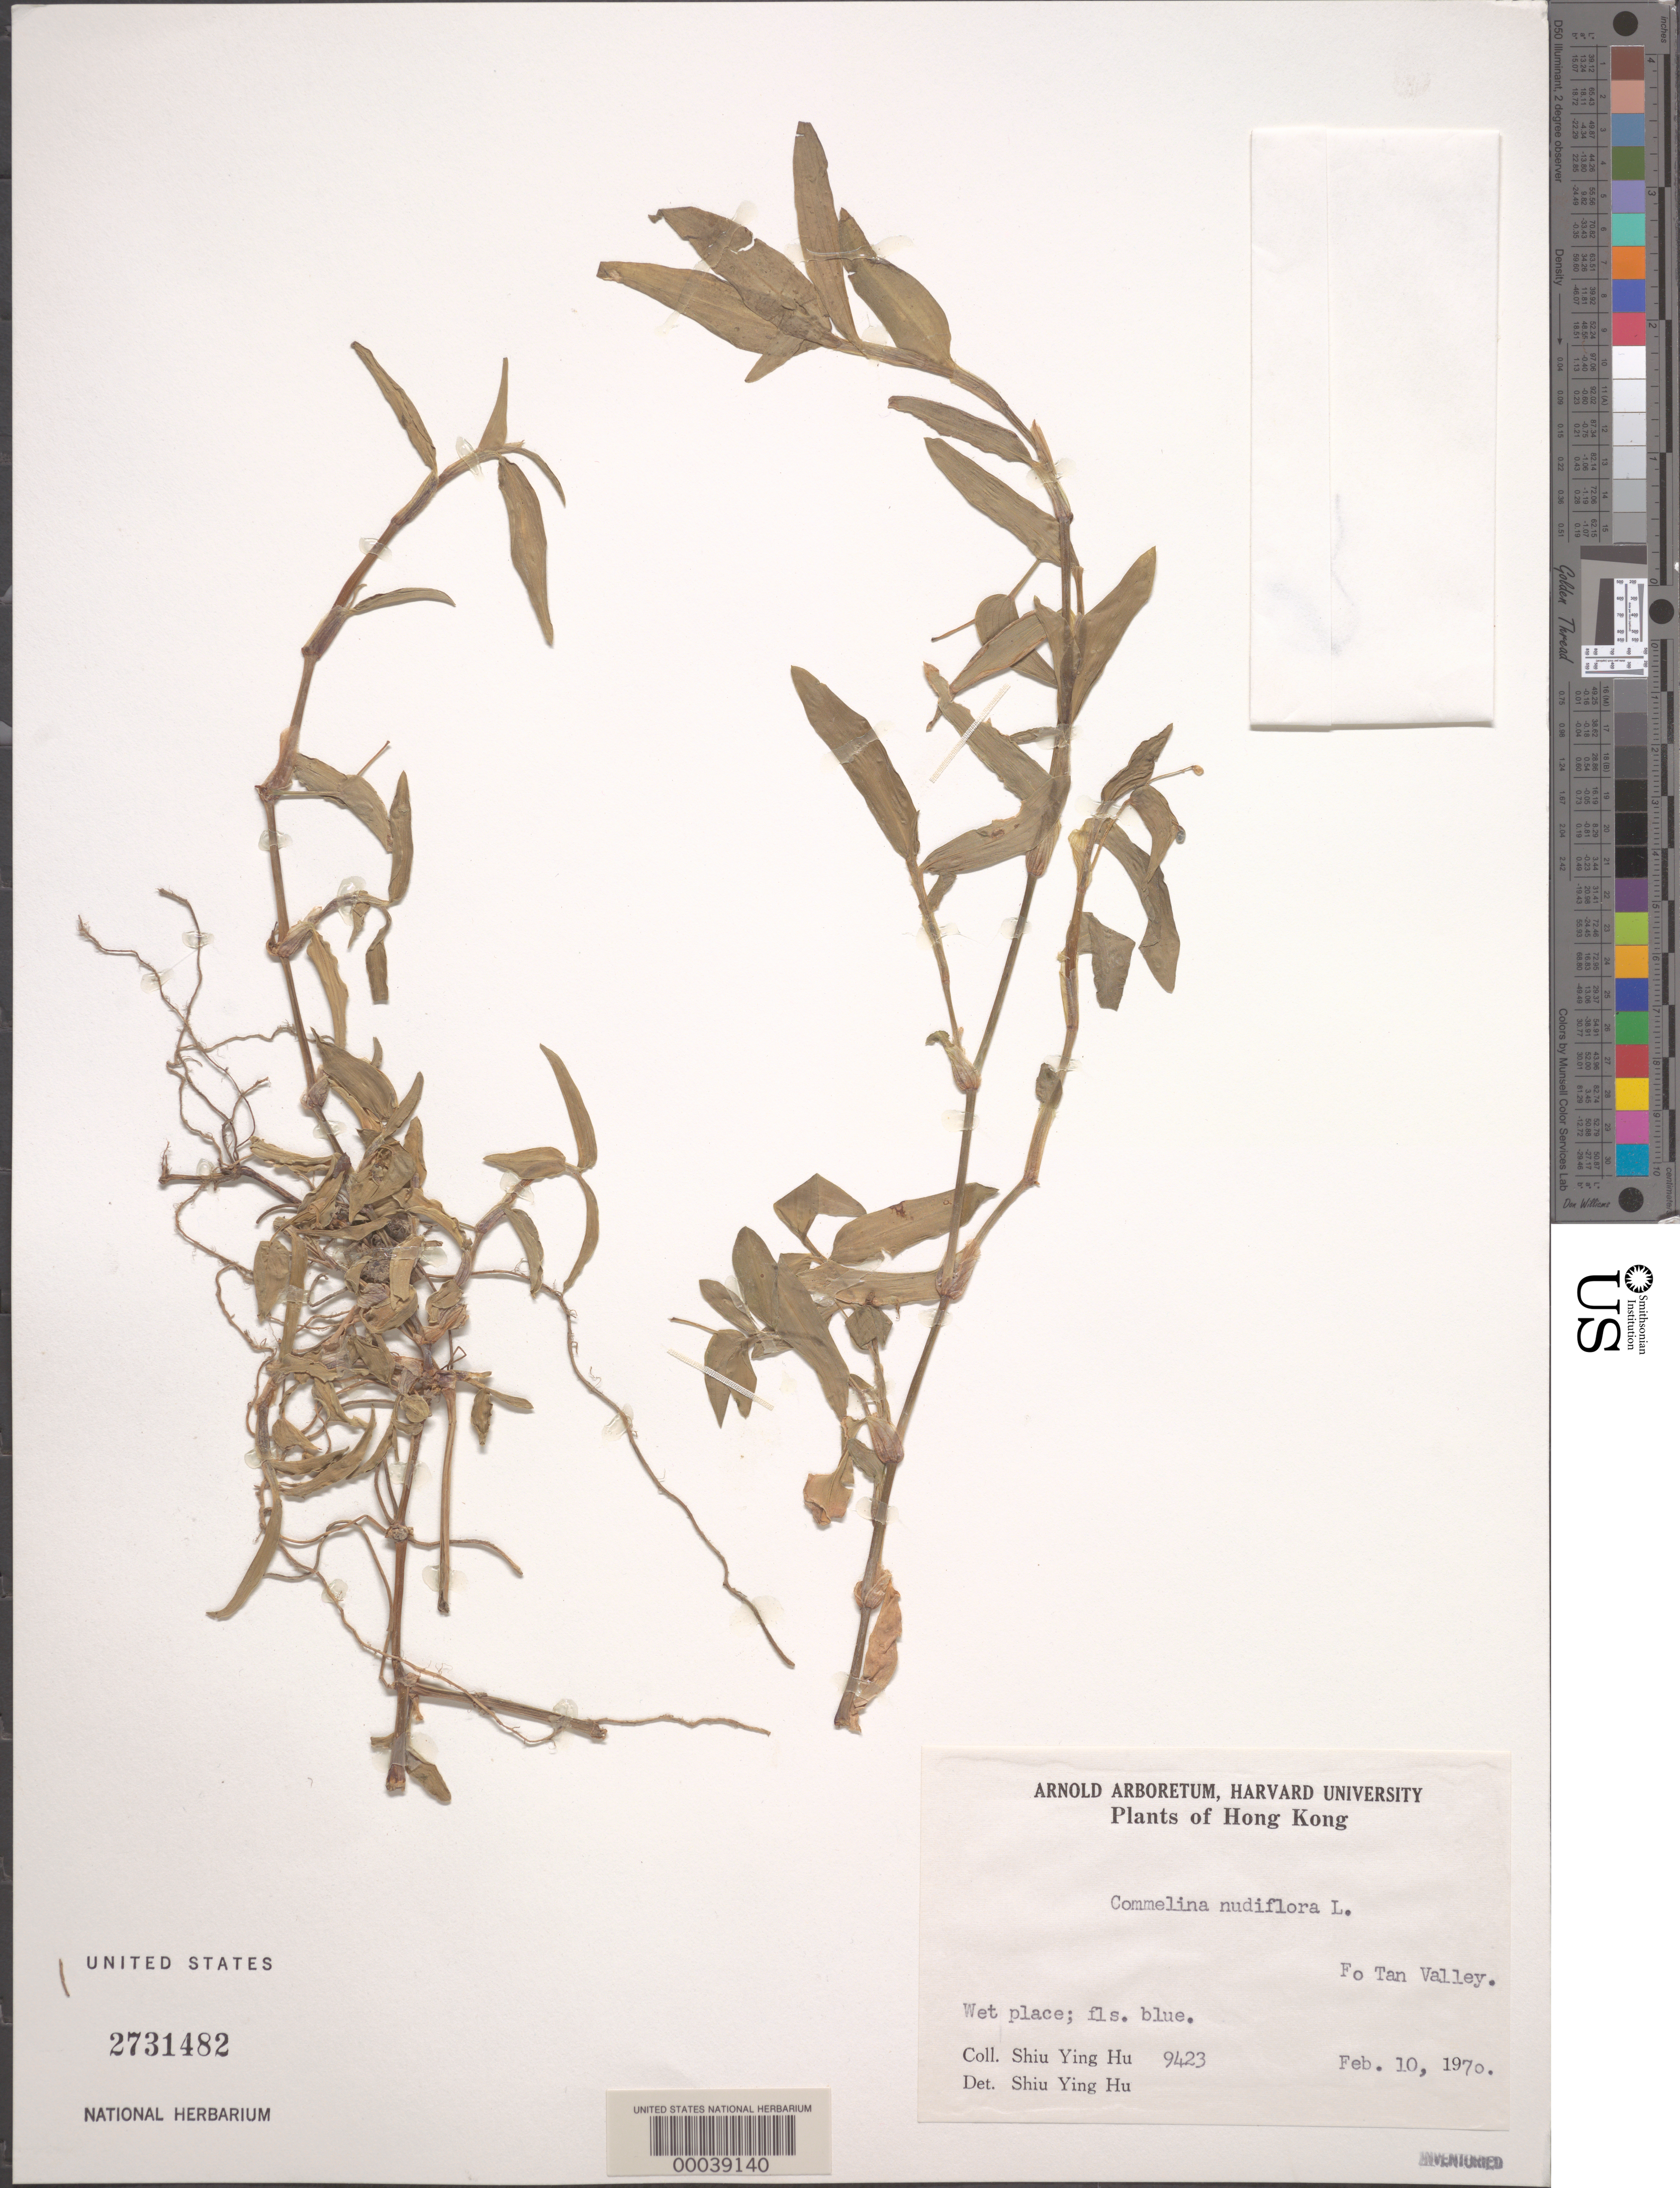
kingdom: Plantae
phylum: Tracheophyta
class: Liliopsida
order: Commelinales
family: Commelinaceae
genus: Commelina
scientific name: Commelina diffusa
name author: Burm. f.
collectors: S. Y. Hu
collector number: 9423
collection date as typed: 10 Feb 1970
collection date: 1970-02-10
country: China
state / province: Hong Kong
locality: Fo tan valley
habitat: Wet soil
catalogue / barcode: US 2731482